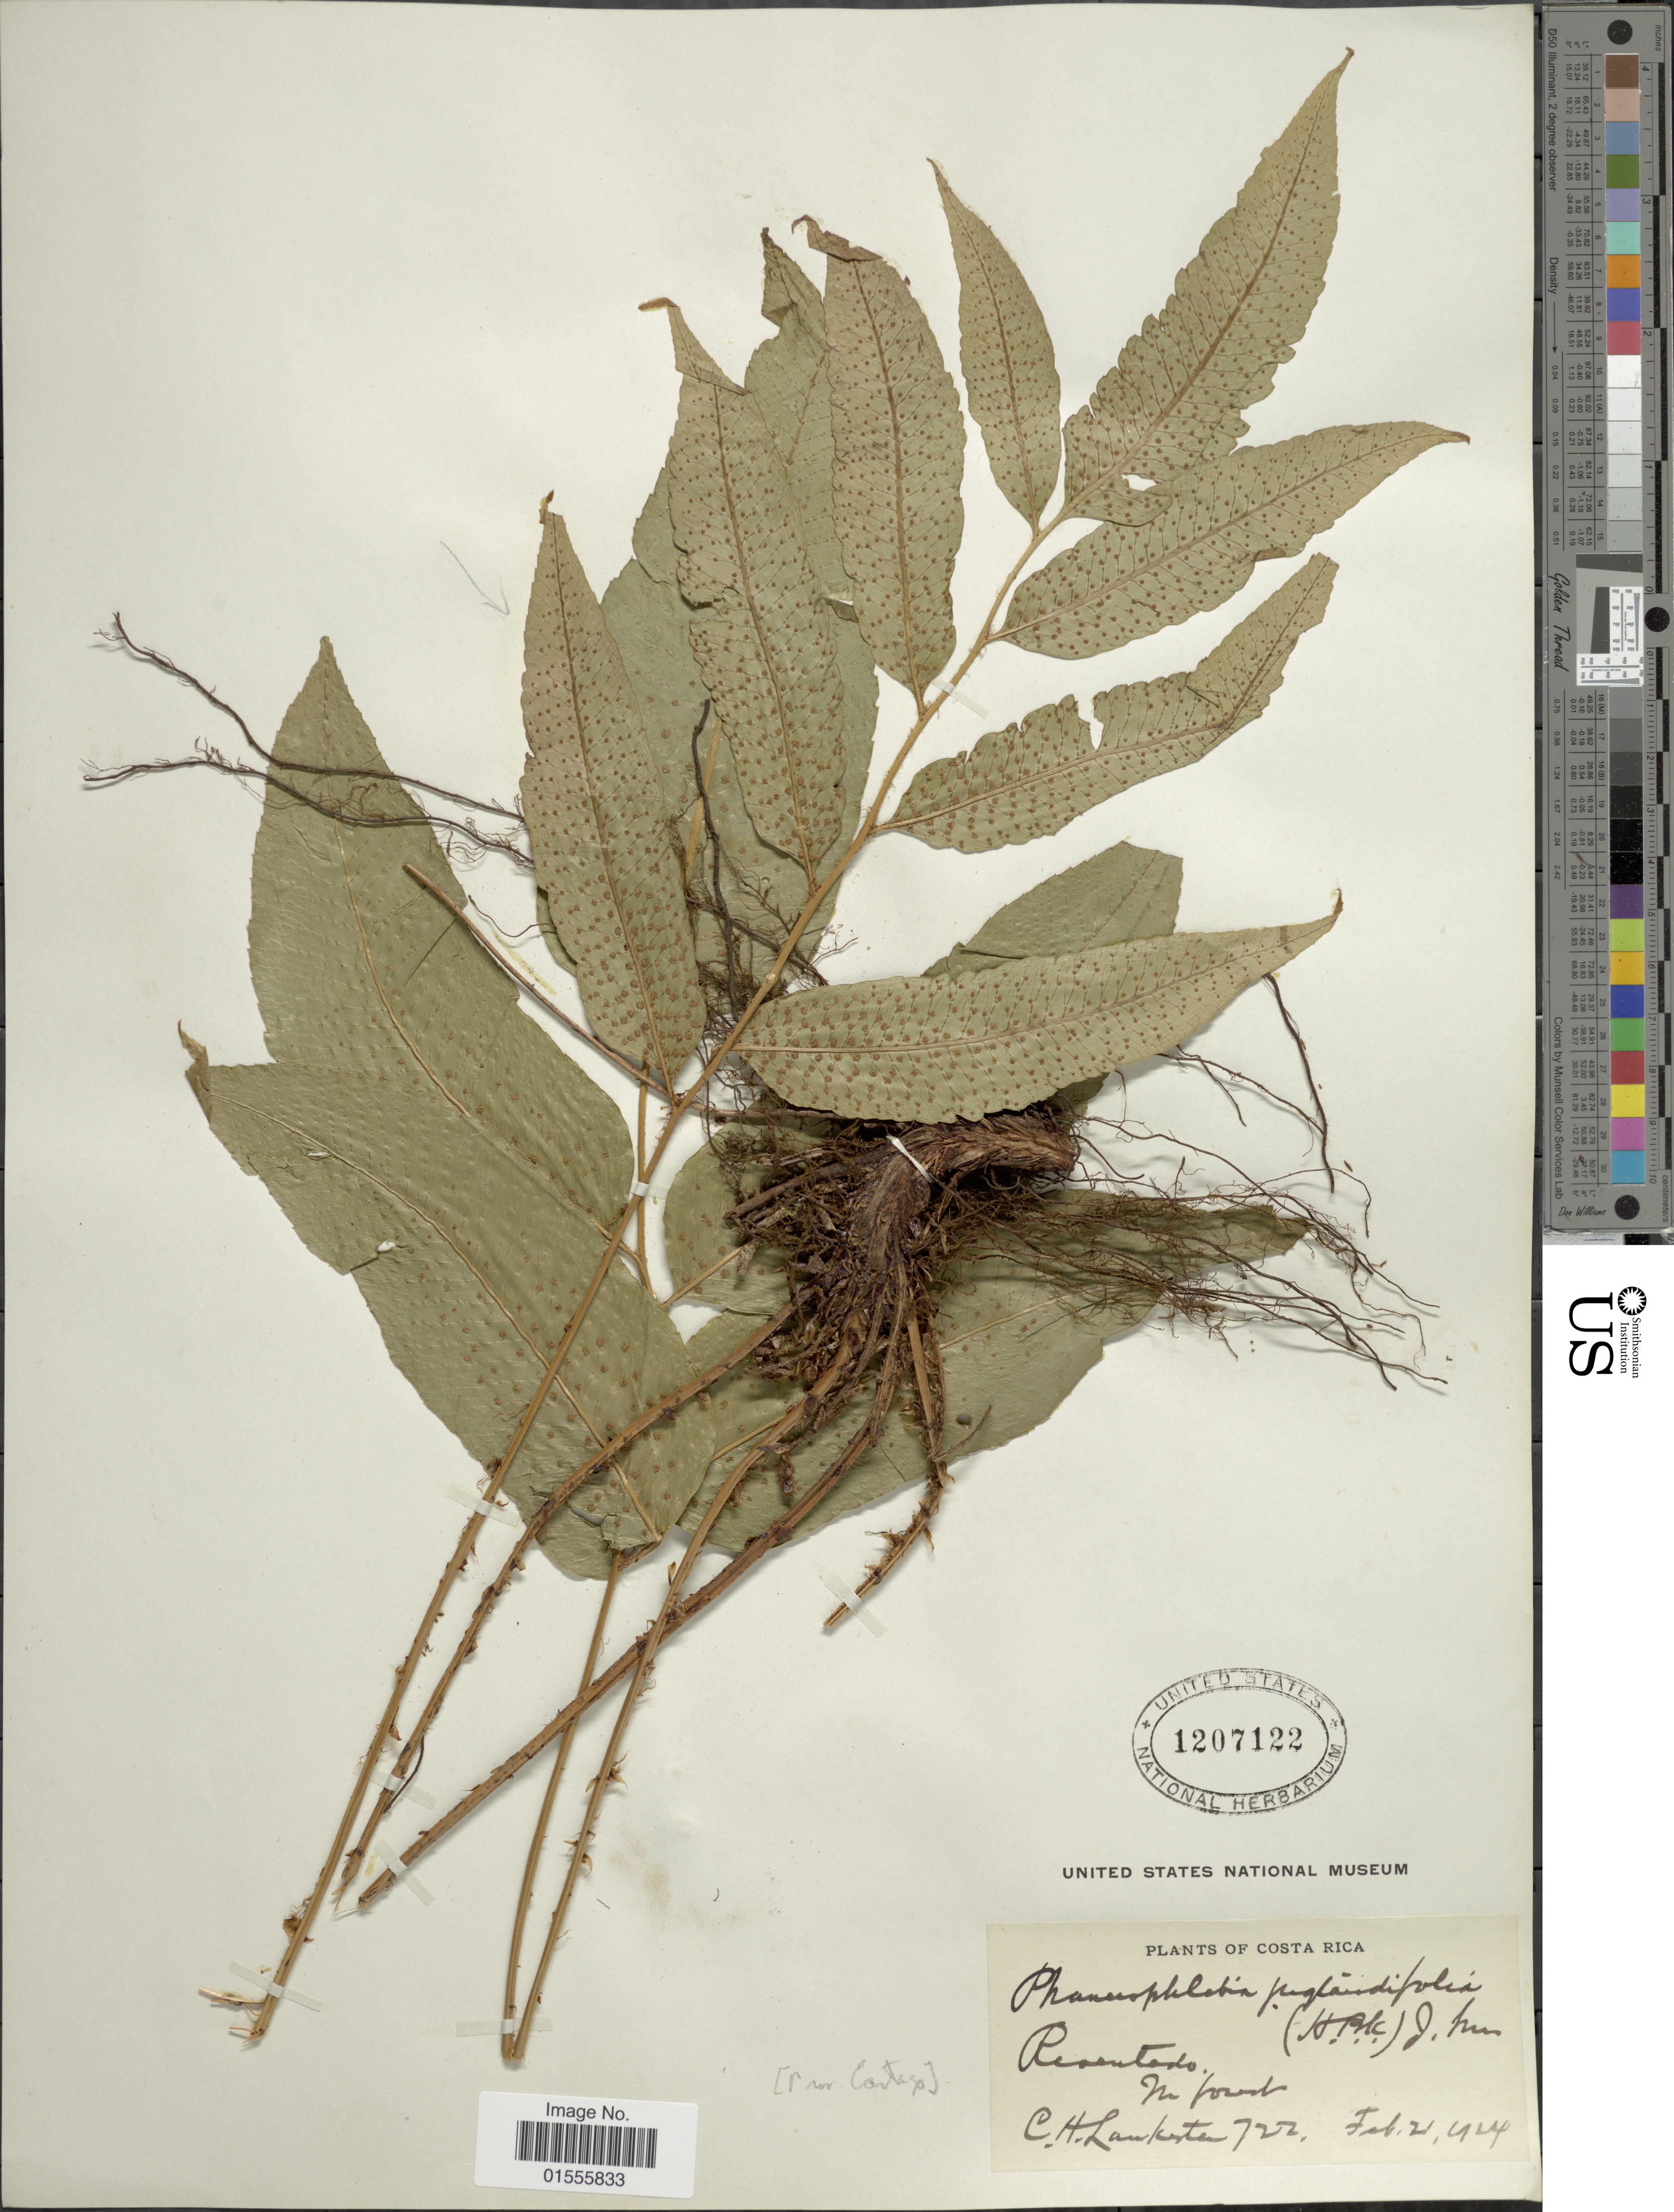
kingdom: Plantae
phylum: Tracheophyta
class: Polypodiopsida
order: Polypodiales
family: Dryopteridaceae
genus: Phanerophlebia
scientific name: Phanerophlebia juglandifolia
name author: (Willd.) J. Sm.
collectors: C. H. Lankester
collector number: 722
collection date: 1924-02-21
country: Costa Rica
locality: Reventado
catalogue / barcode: US 1207122